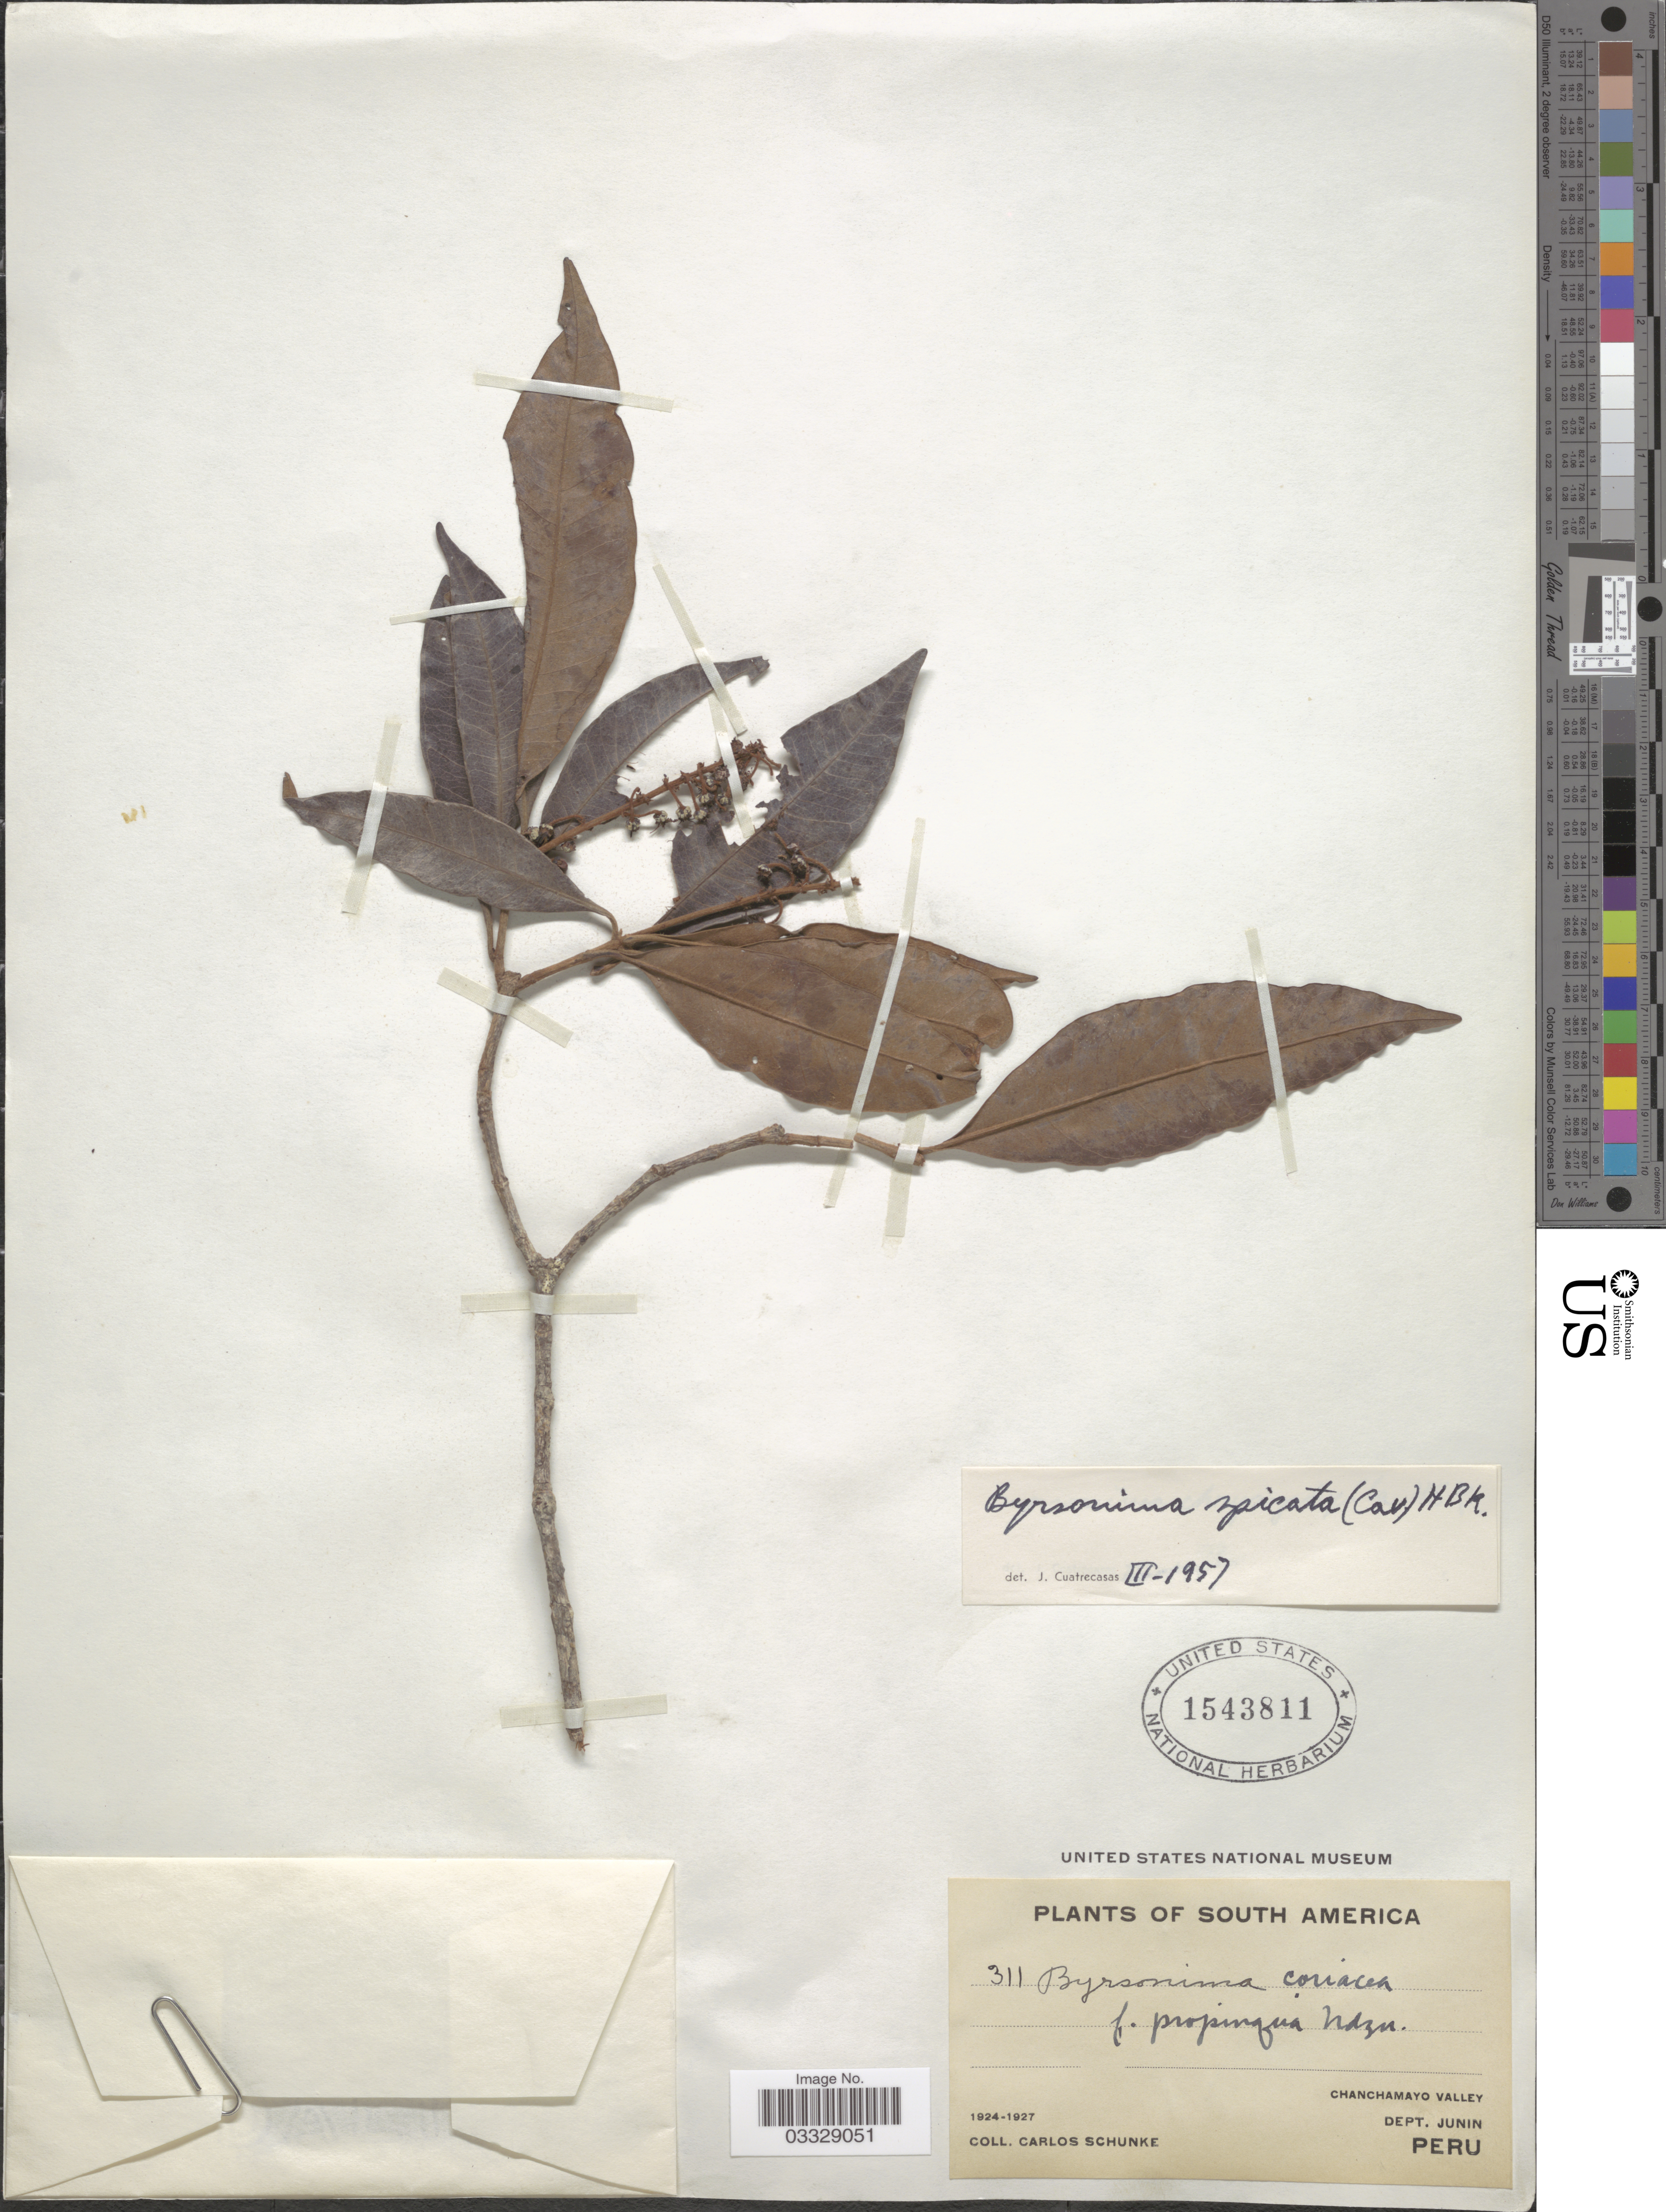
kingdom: Plantae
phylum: Tracheophyta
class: Magnoliopsida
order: Malpighiales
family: Malpighiaceae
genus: Byrsonima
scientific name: Byrsonima spicata (Cav.) DC.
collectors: C. Schunke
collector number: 311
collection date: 1924/1927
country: Peru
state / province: Junín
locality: Chanchamayo Valley. Dept. Junin.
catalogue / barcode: US 1543811